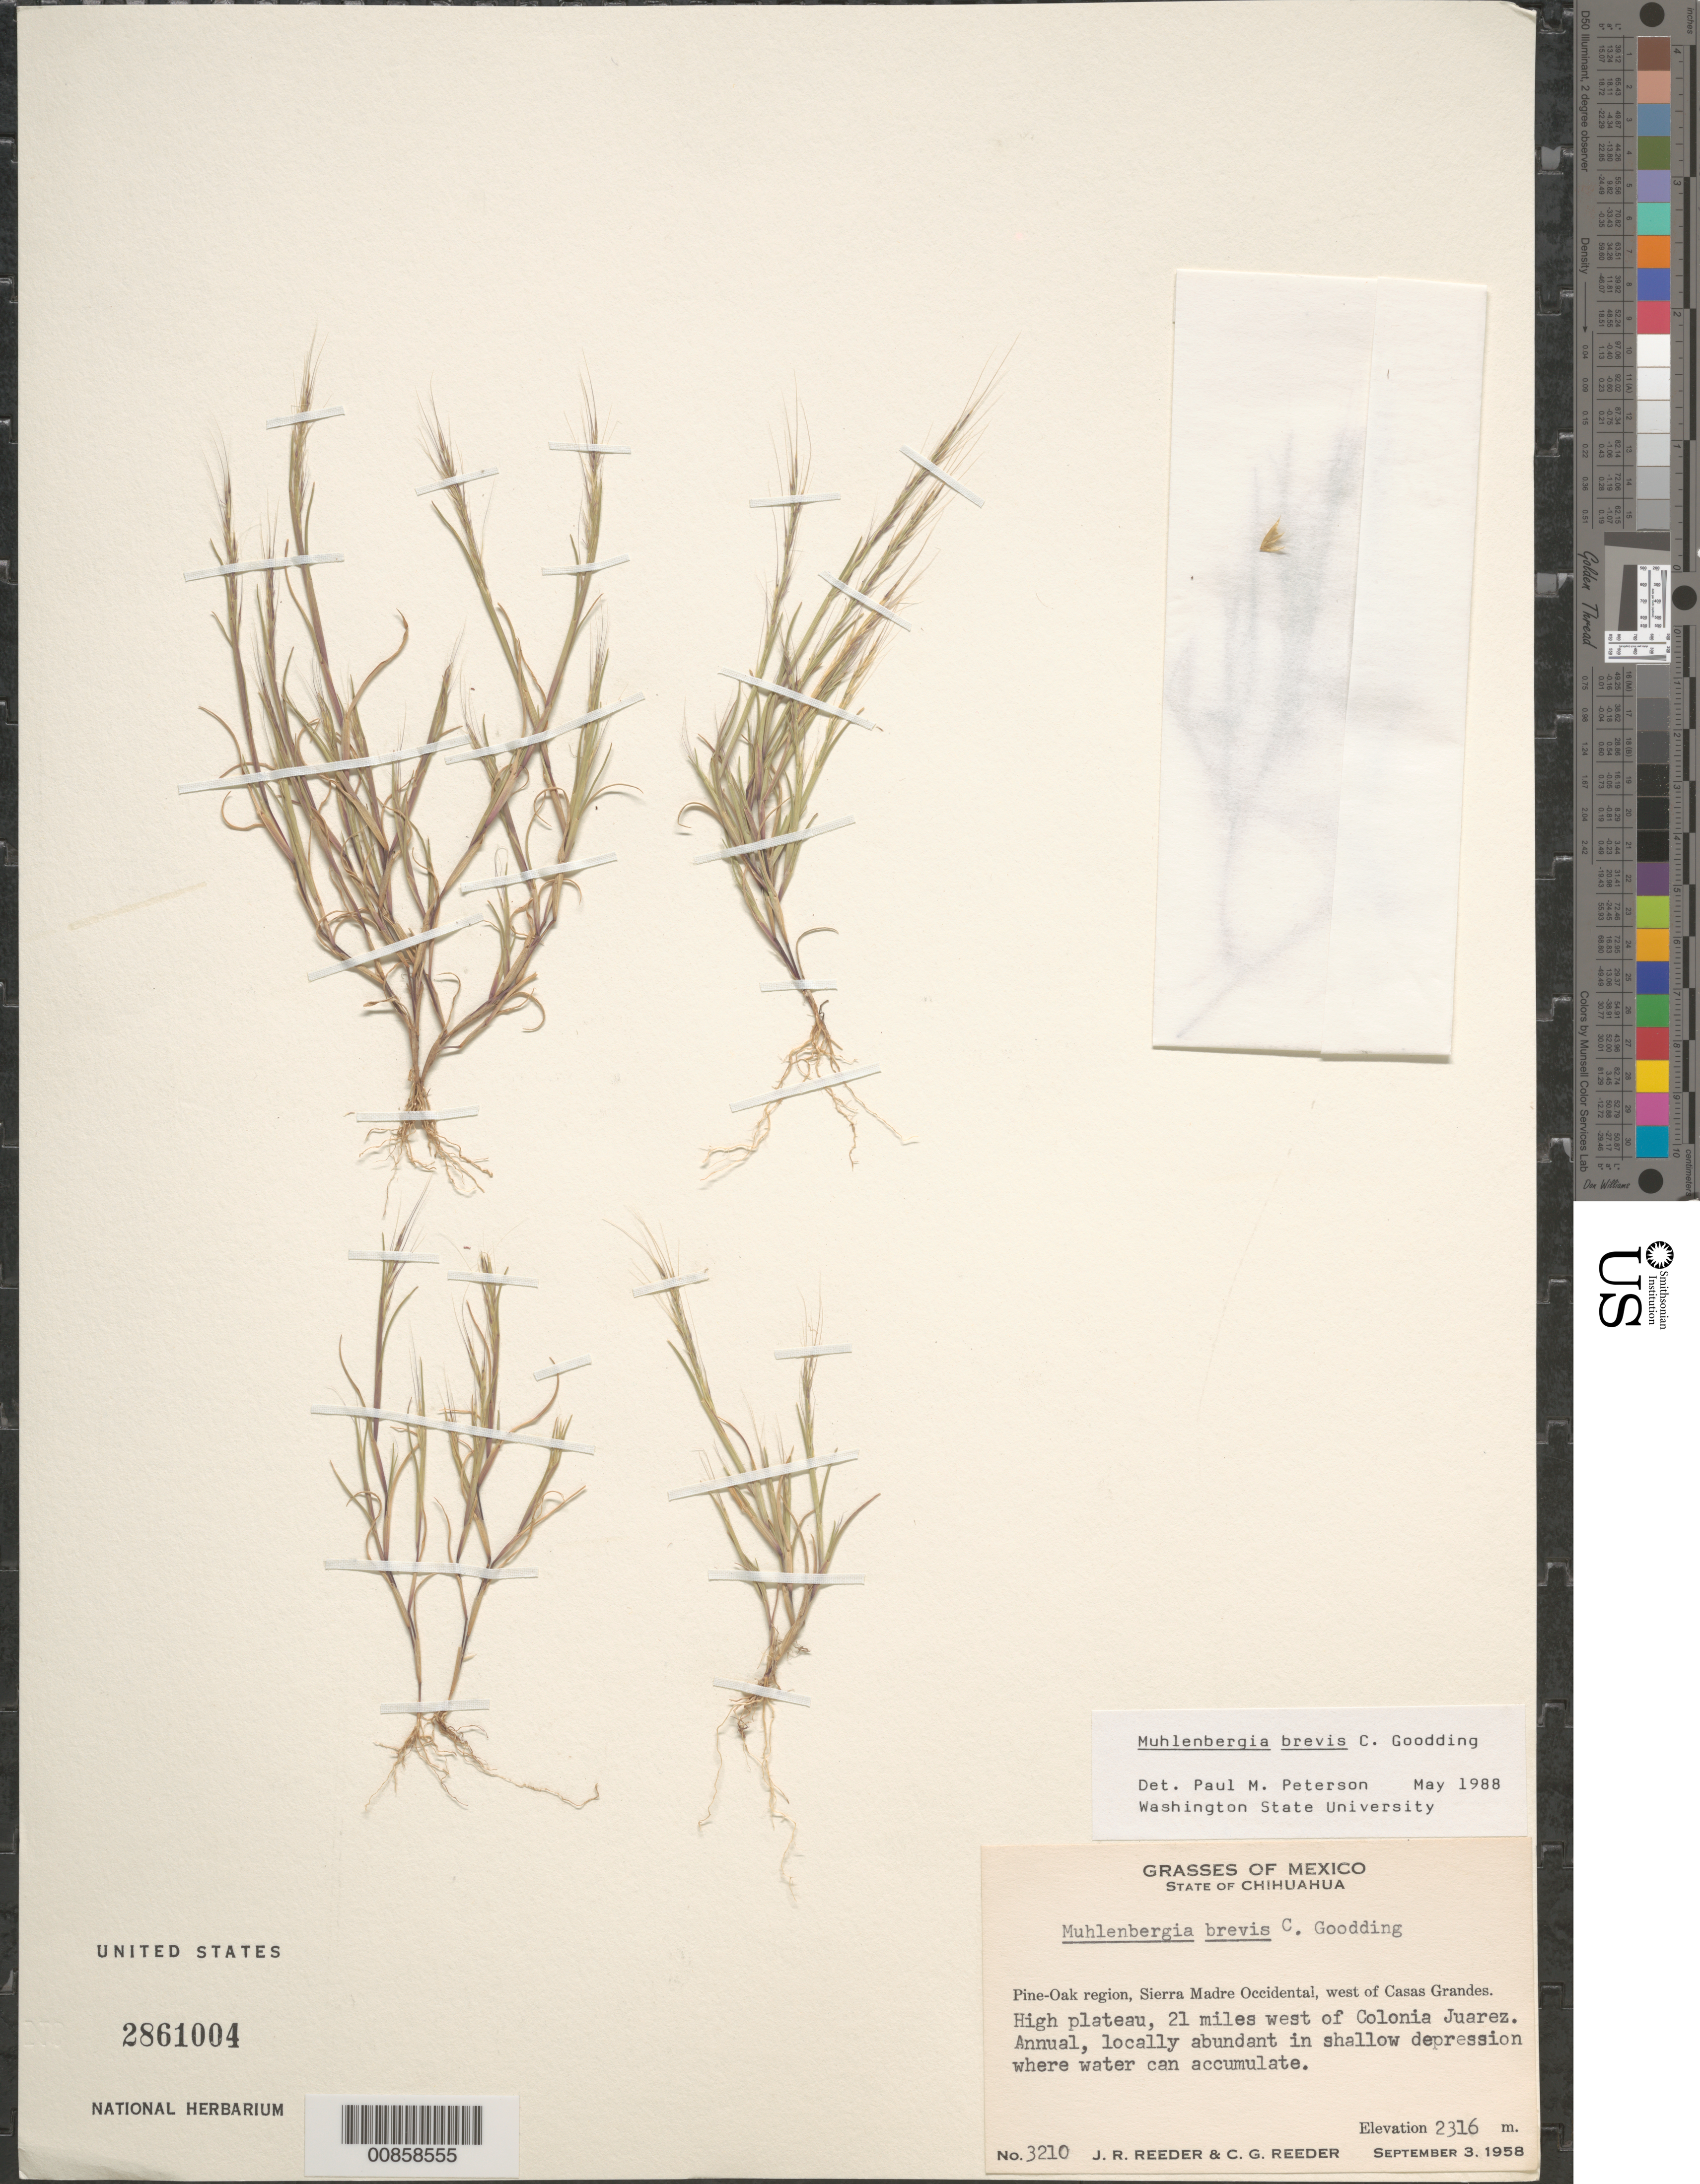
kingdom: Plantae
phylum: Tracheophyta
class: Liliopsida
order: Poales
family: Poaceae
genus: Muhlenbergia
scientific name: Muhlenbergia brevis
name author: C.O. Goodd.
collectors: C. G. Reeder & J. R. Reeder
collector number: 3210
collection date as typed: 03 Sep 1958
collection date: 1958-09-03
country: Mexico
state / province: Chihuahua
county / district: Casas Grandes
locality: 21 mi W of Colonia Juárez, mpio. Casas Grandes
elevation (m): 2316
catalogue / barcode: US 2861004